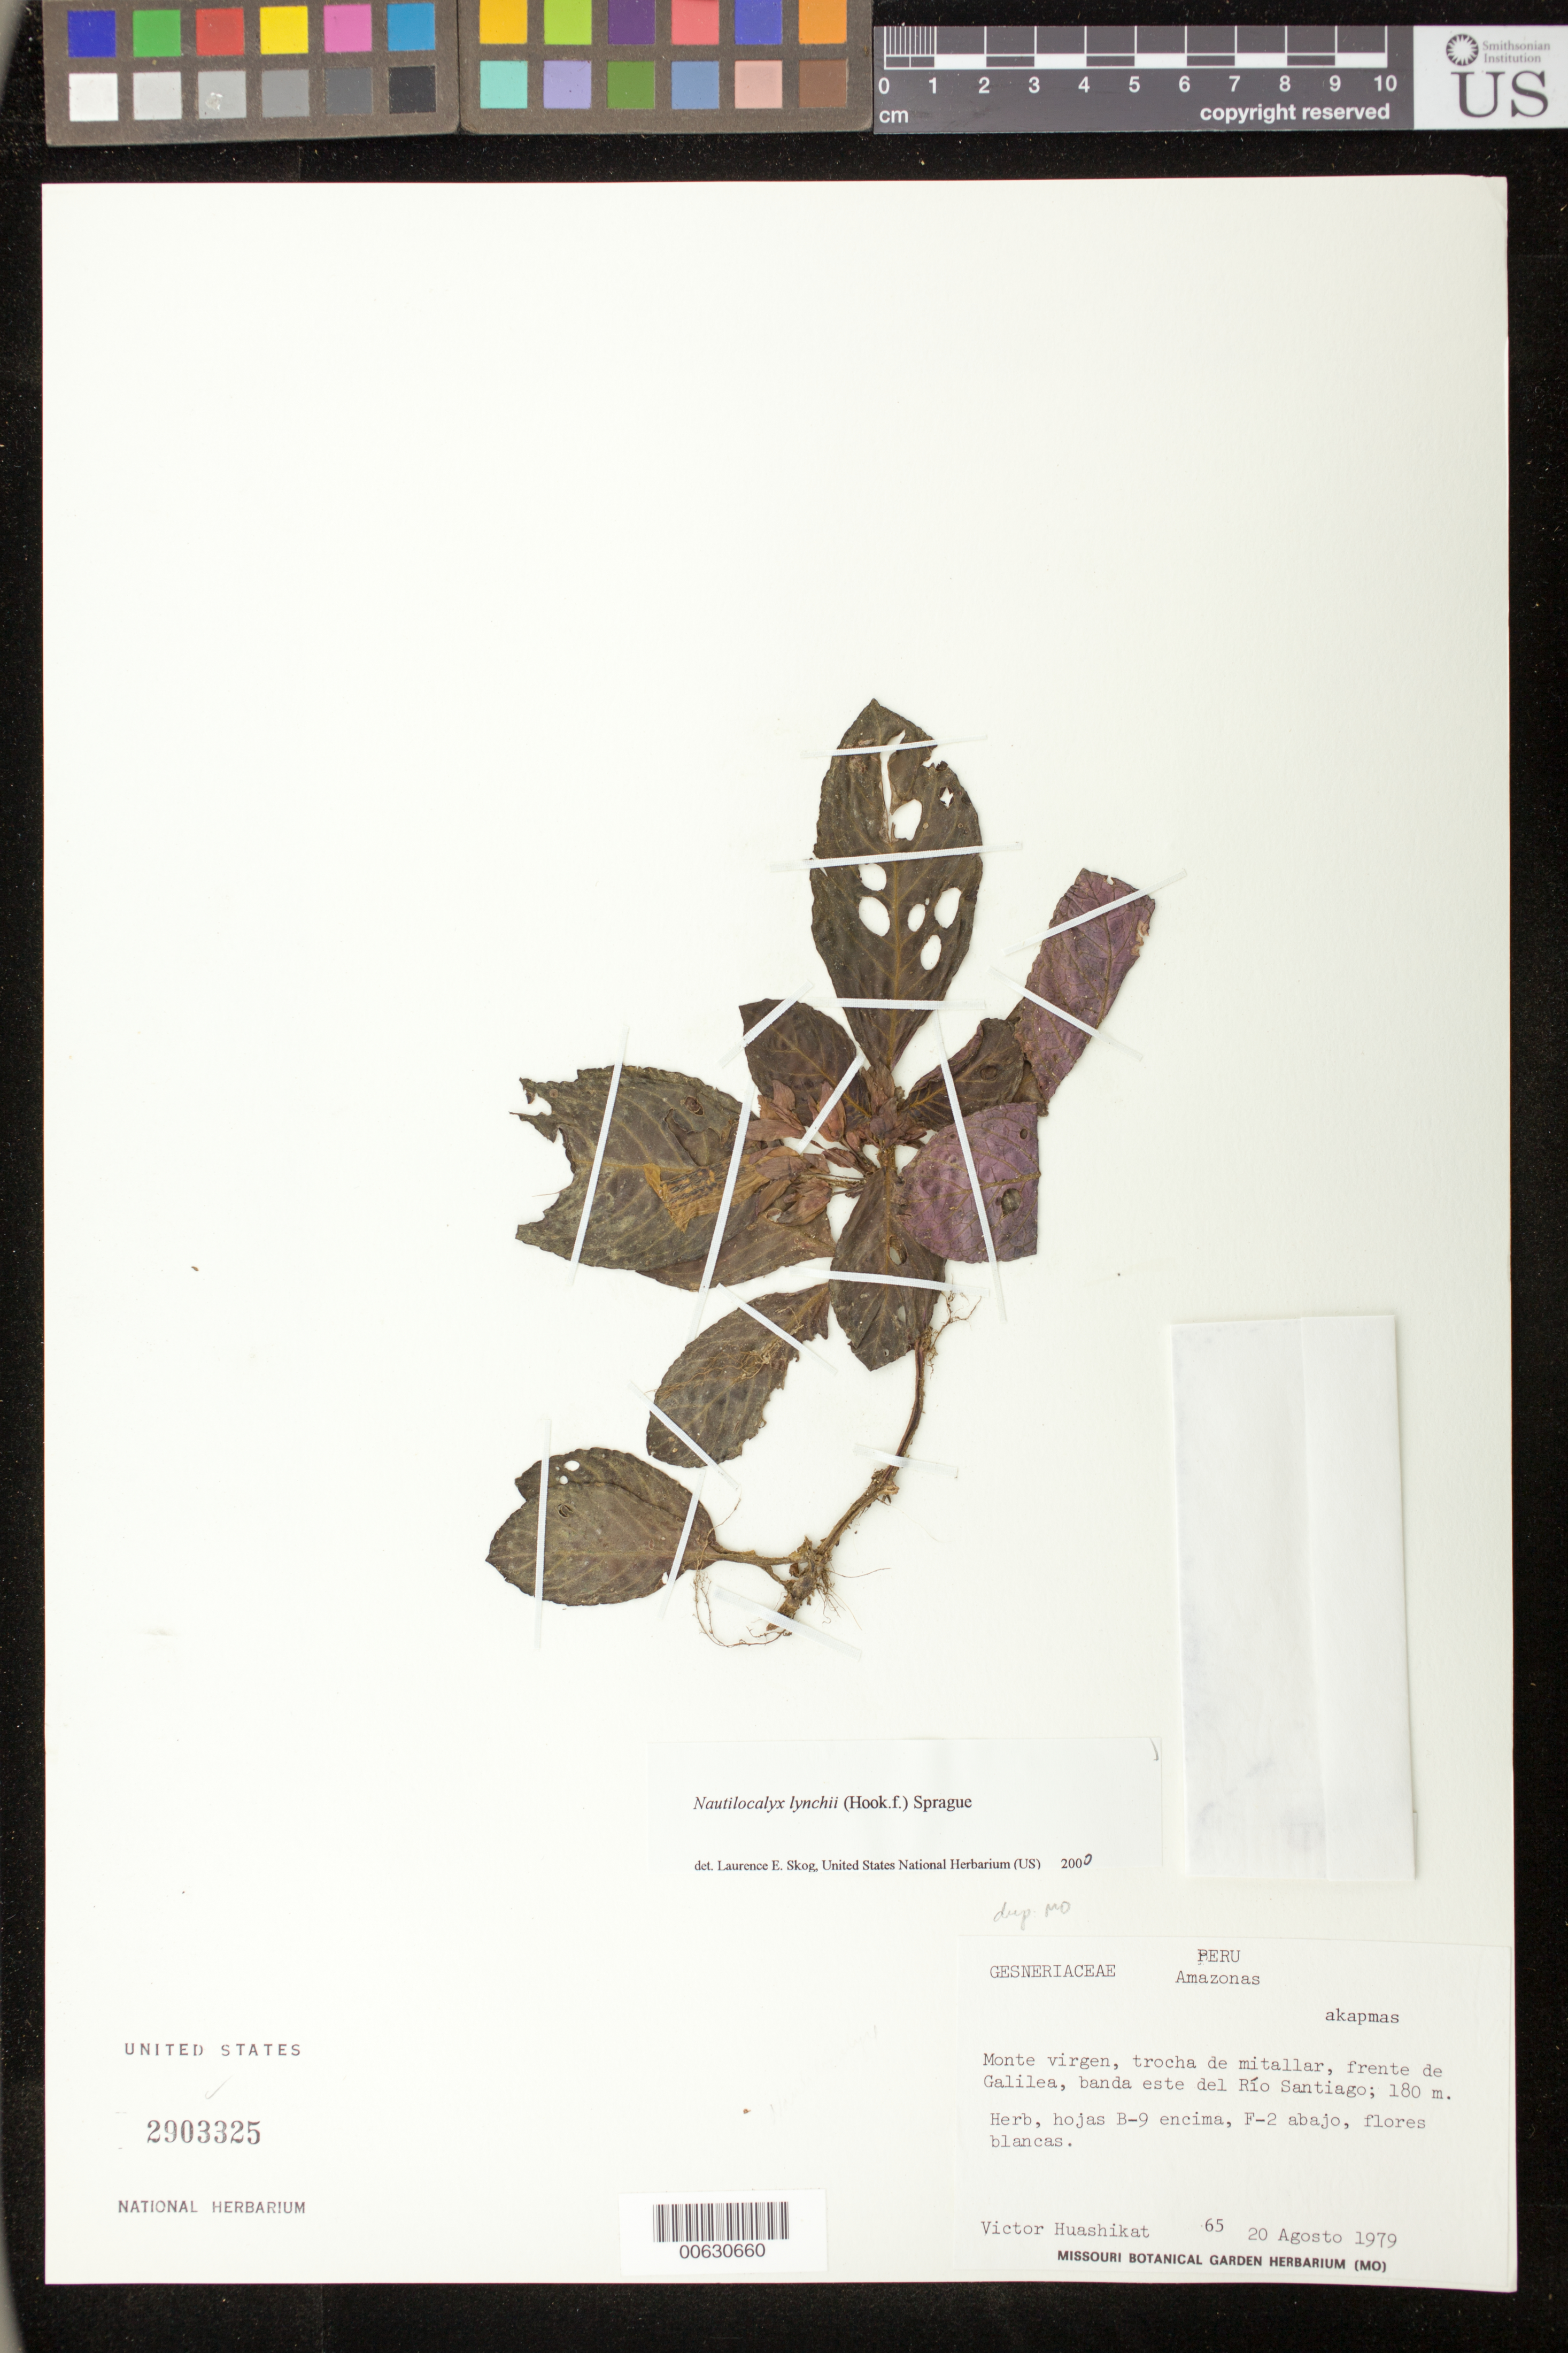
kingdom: Plantae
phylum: Tracheophyta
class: Magnoliopsida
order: Lamiales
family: Gesneriaceae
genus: Nautilocalyx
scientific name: Nautilocalyx lynchii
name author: (Hook. f.) Sprague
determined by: Skog, Laurence E.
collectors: V. Huashikat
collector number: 65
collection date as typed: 20 Aug 1979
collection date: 1979-08-20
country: Peru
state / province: Amazonas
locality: Trocha de mitillar, frente de Galilea, banda este del Río Santiago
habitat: Monte virgen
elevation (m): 180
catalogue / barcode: US 2903325